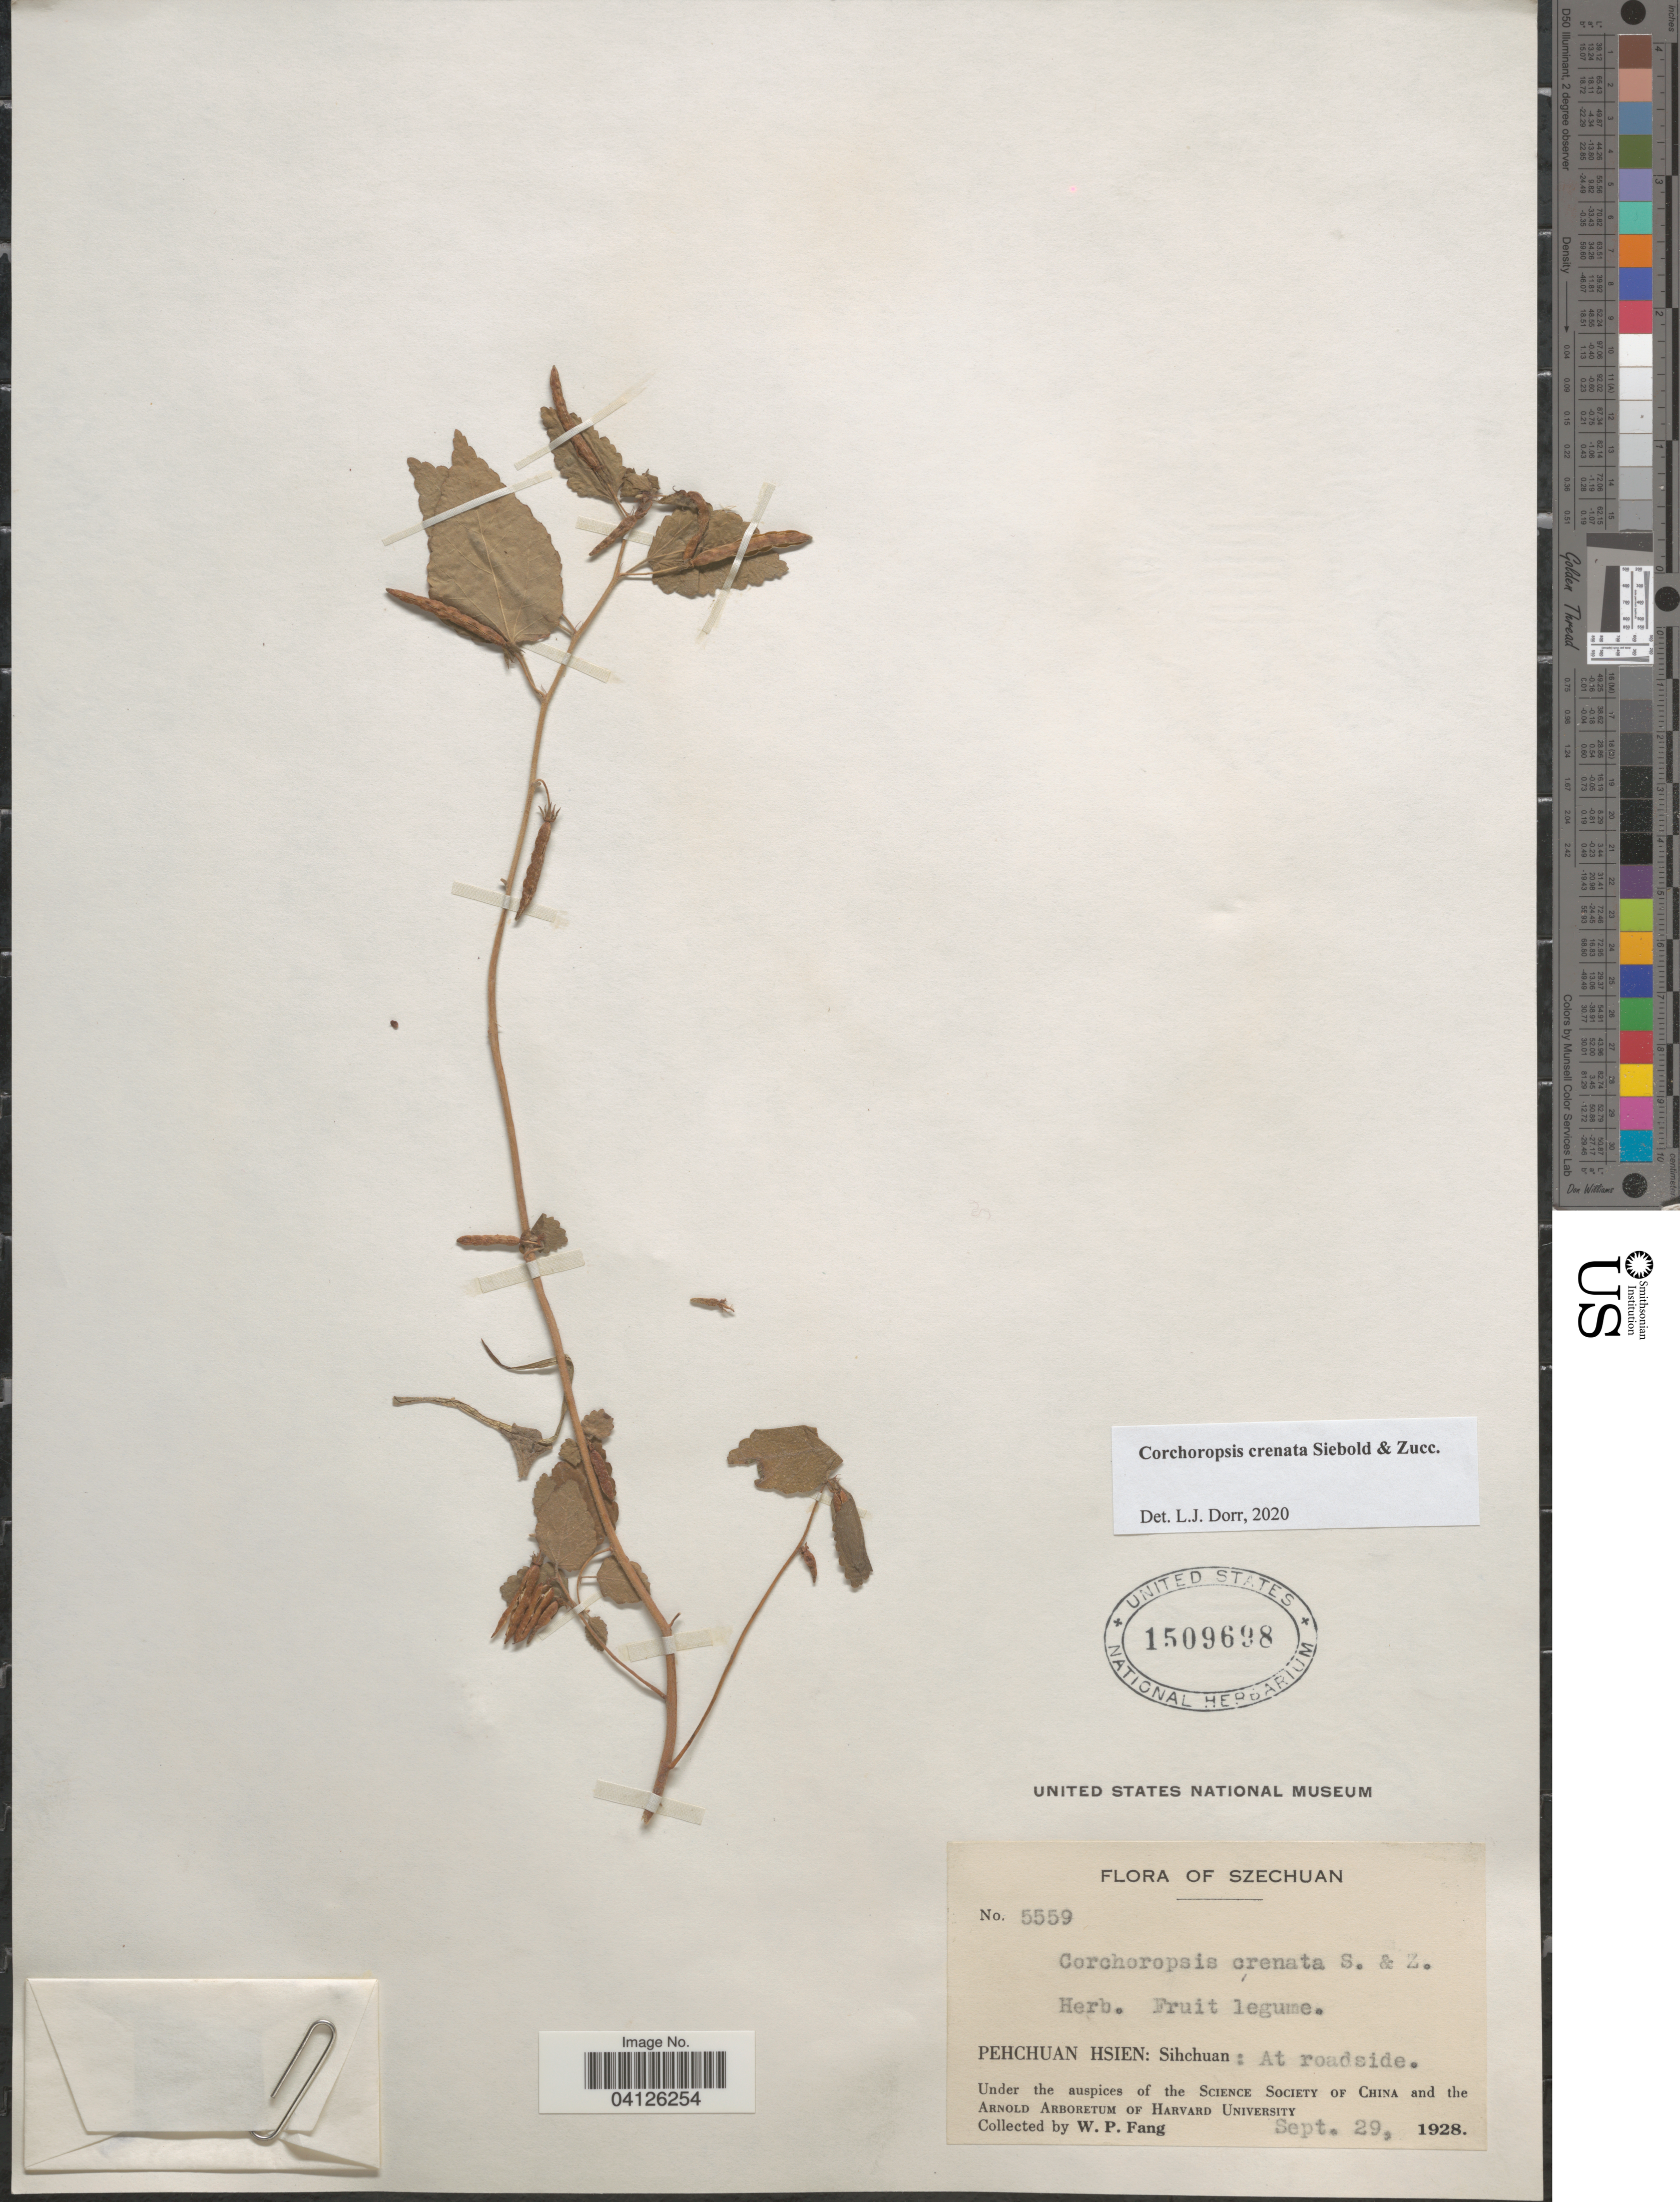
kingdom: Plantae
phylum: Tracheophyta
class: Magnoliopsida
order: Malvales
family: Malvaceae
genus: Corchoropsis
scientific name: Corchoropsis crenata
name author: Siebold & Zucc.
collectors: W. P. Fang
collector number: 5559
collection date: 1928-09-29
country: China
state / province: Sichuan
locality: Szechuan. Pehchuan Hsien: Sihchuan.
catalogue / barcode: US 1509698